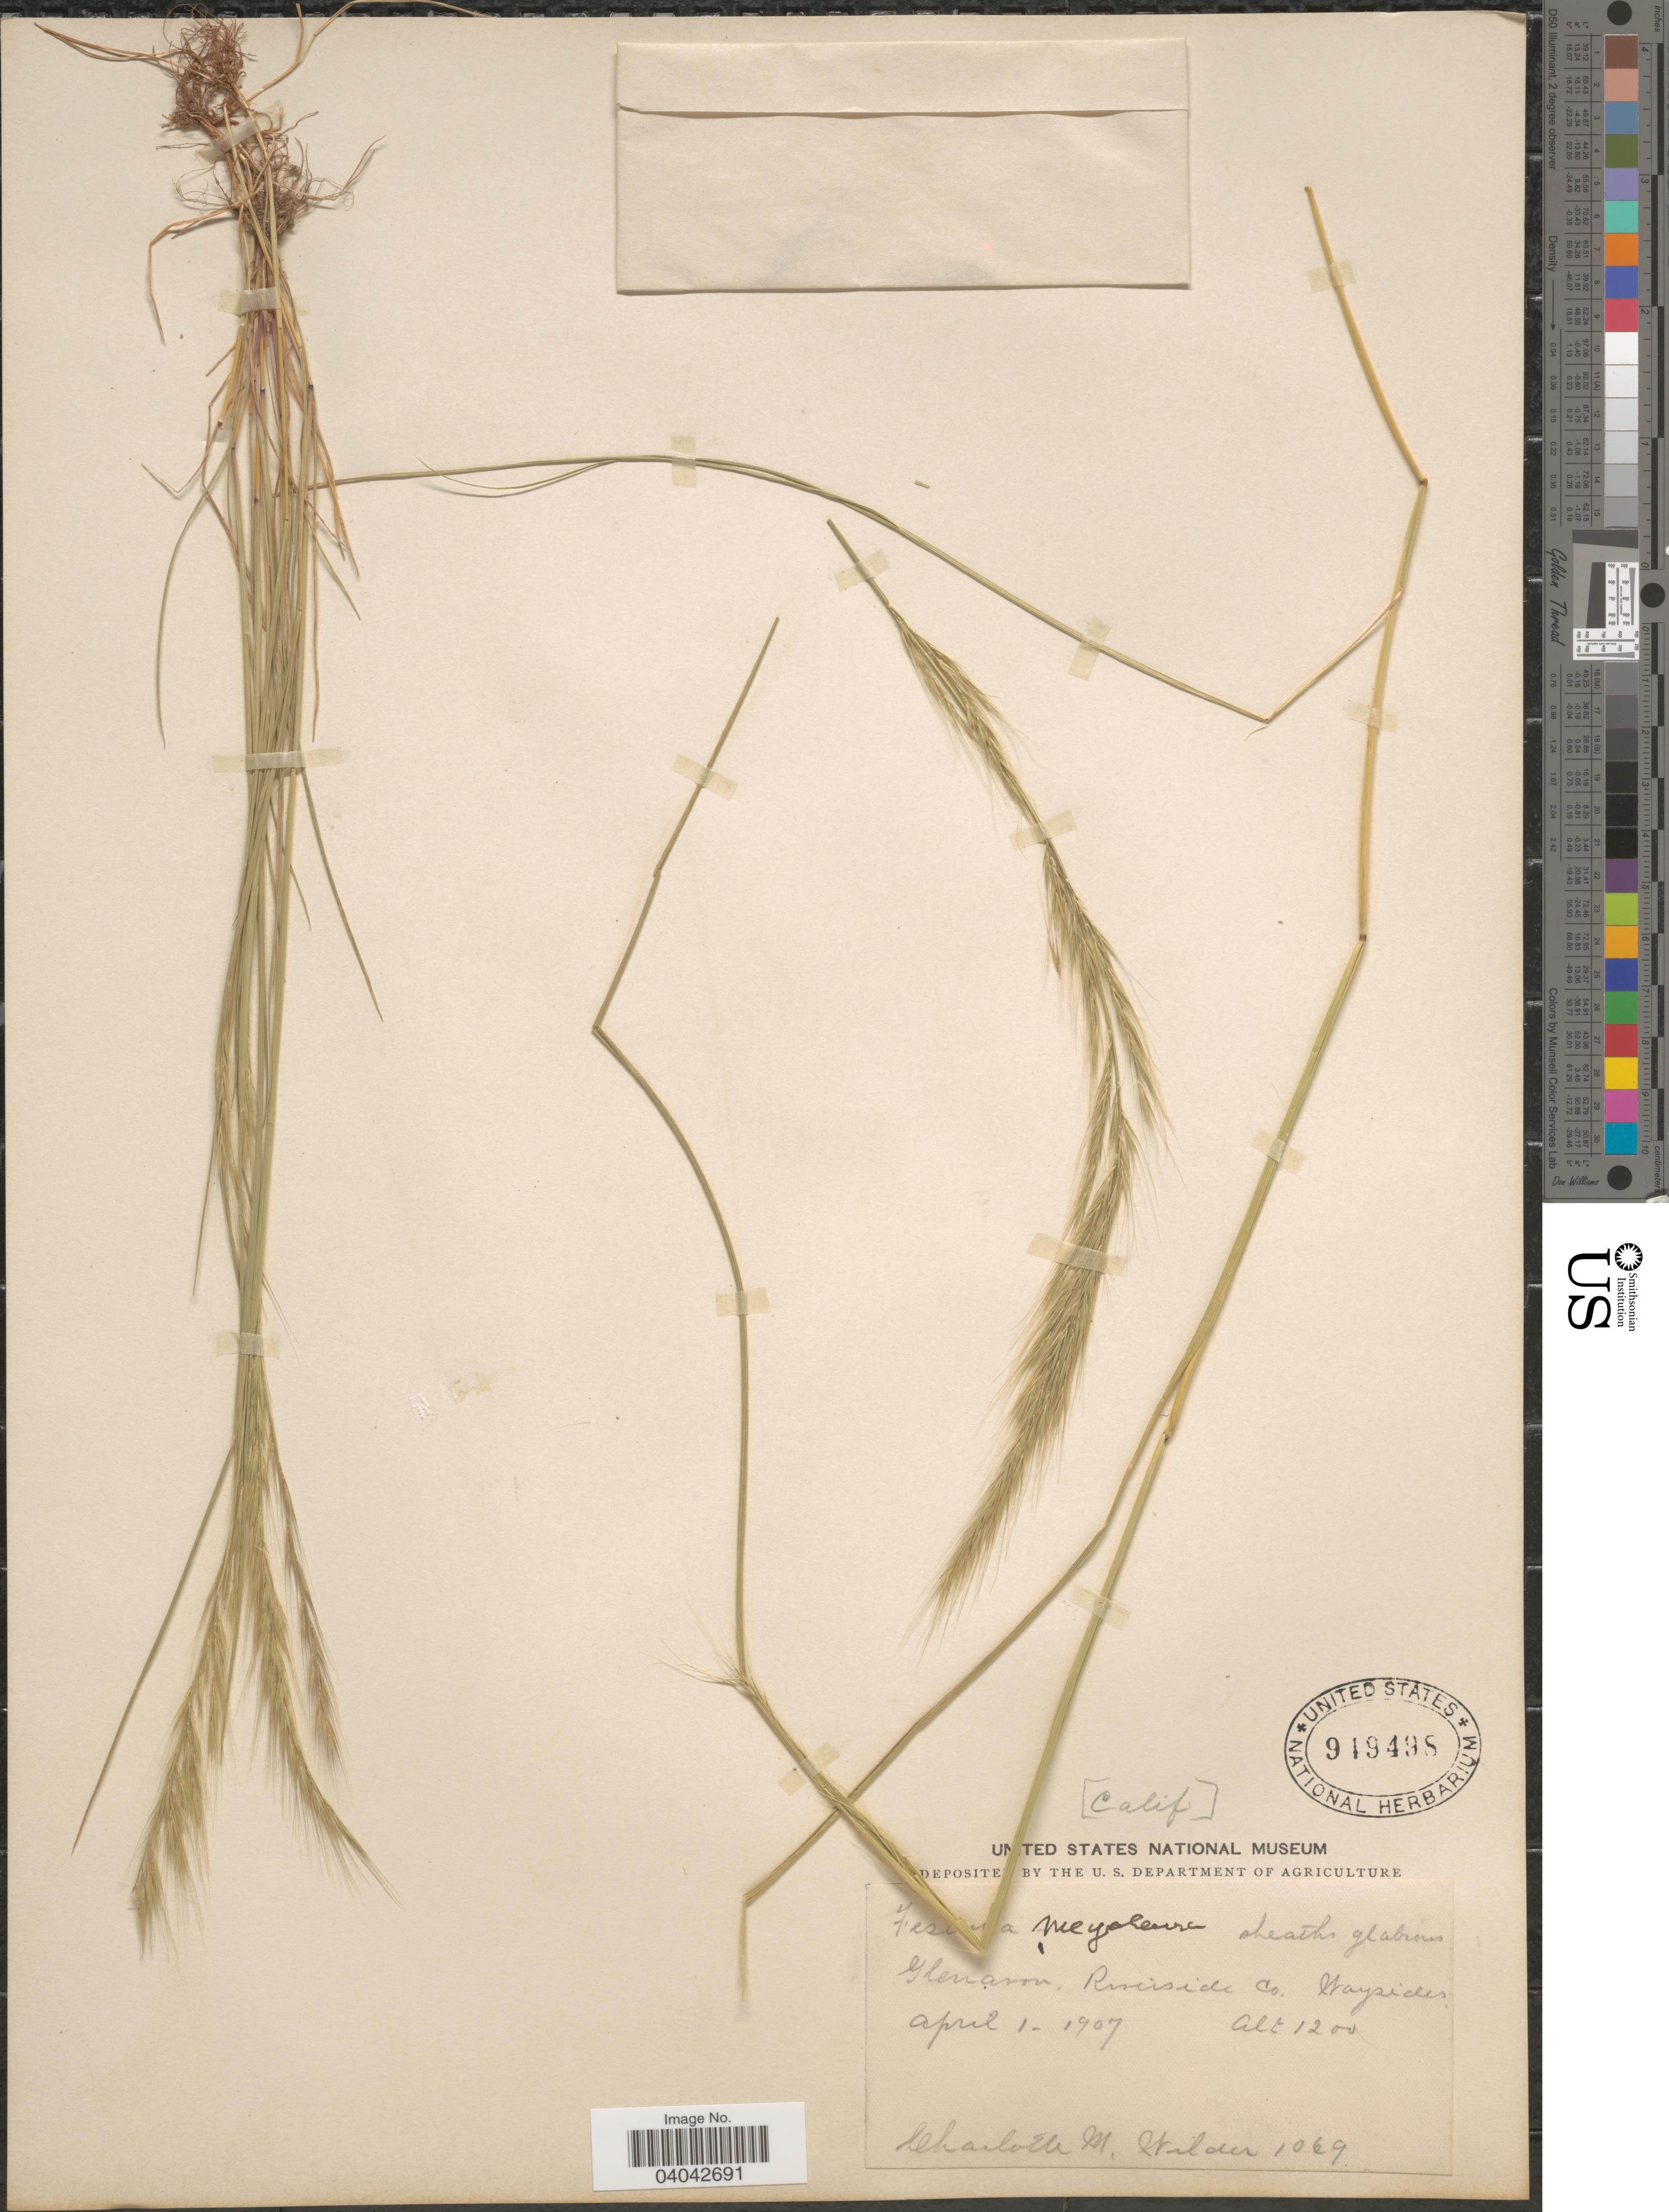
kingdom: Plantae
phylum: Tracheophyta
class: Liliopsida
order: Poales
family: Poaceae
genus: Festuca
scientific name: Festuca megalura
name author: Nutt.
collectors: C. Wilder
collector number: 1069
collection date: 1907-04-01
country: United States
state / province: California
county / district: Riverside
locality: Glenarm, Riverside Co.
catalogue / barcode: US 949498